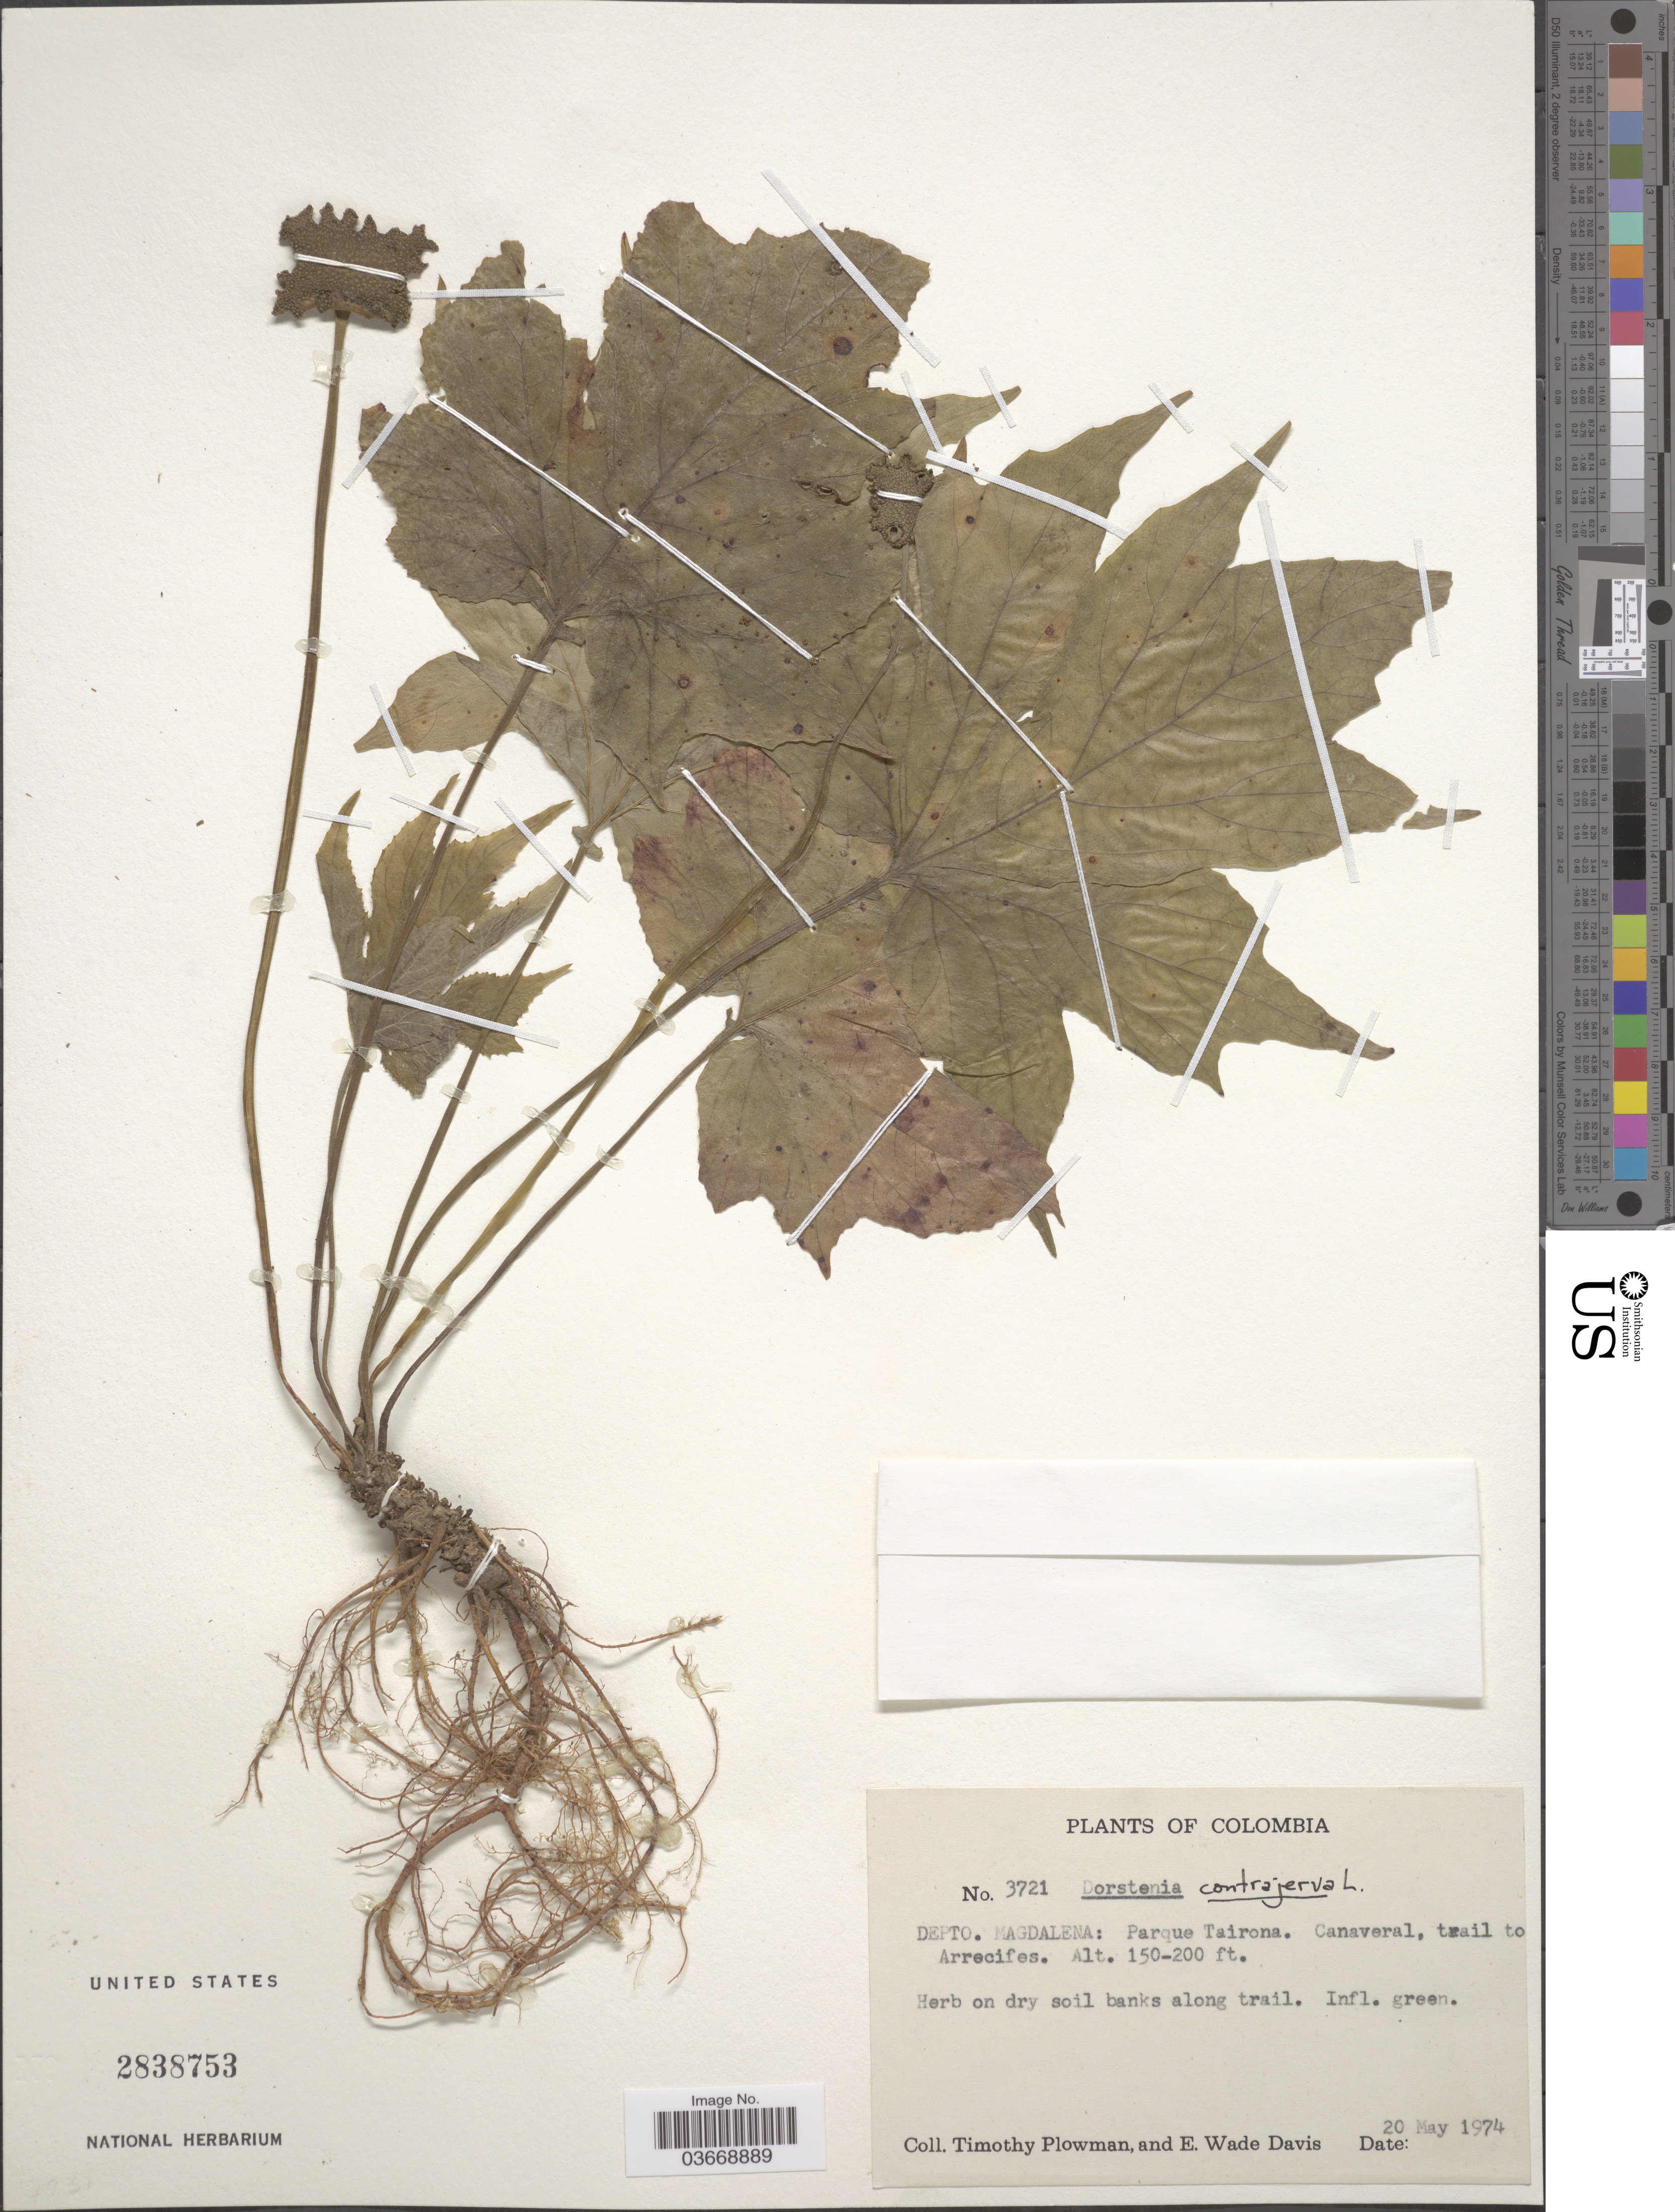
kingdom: Plantae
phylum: Tracheophyta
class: Magnoliopsida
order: Rosales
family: Moraceae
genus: Dorstenia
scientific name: Dorstenia contrajerva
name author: L.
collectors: T. Plowman & E. W. Davis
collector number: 3721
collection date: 1974-05-20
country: Colombia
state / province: Magdalena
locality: Depto. Magdalena: Parque Tairona. Canaveral, trail to Arrecifes.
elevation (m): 46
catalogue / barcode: US 2838753